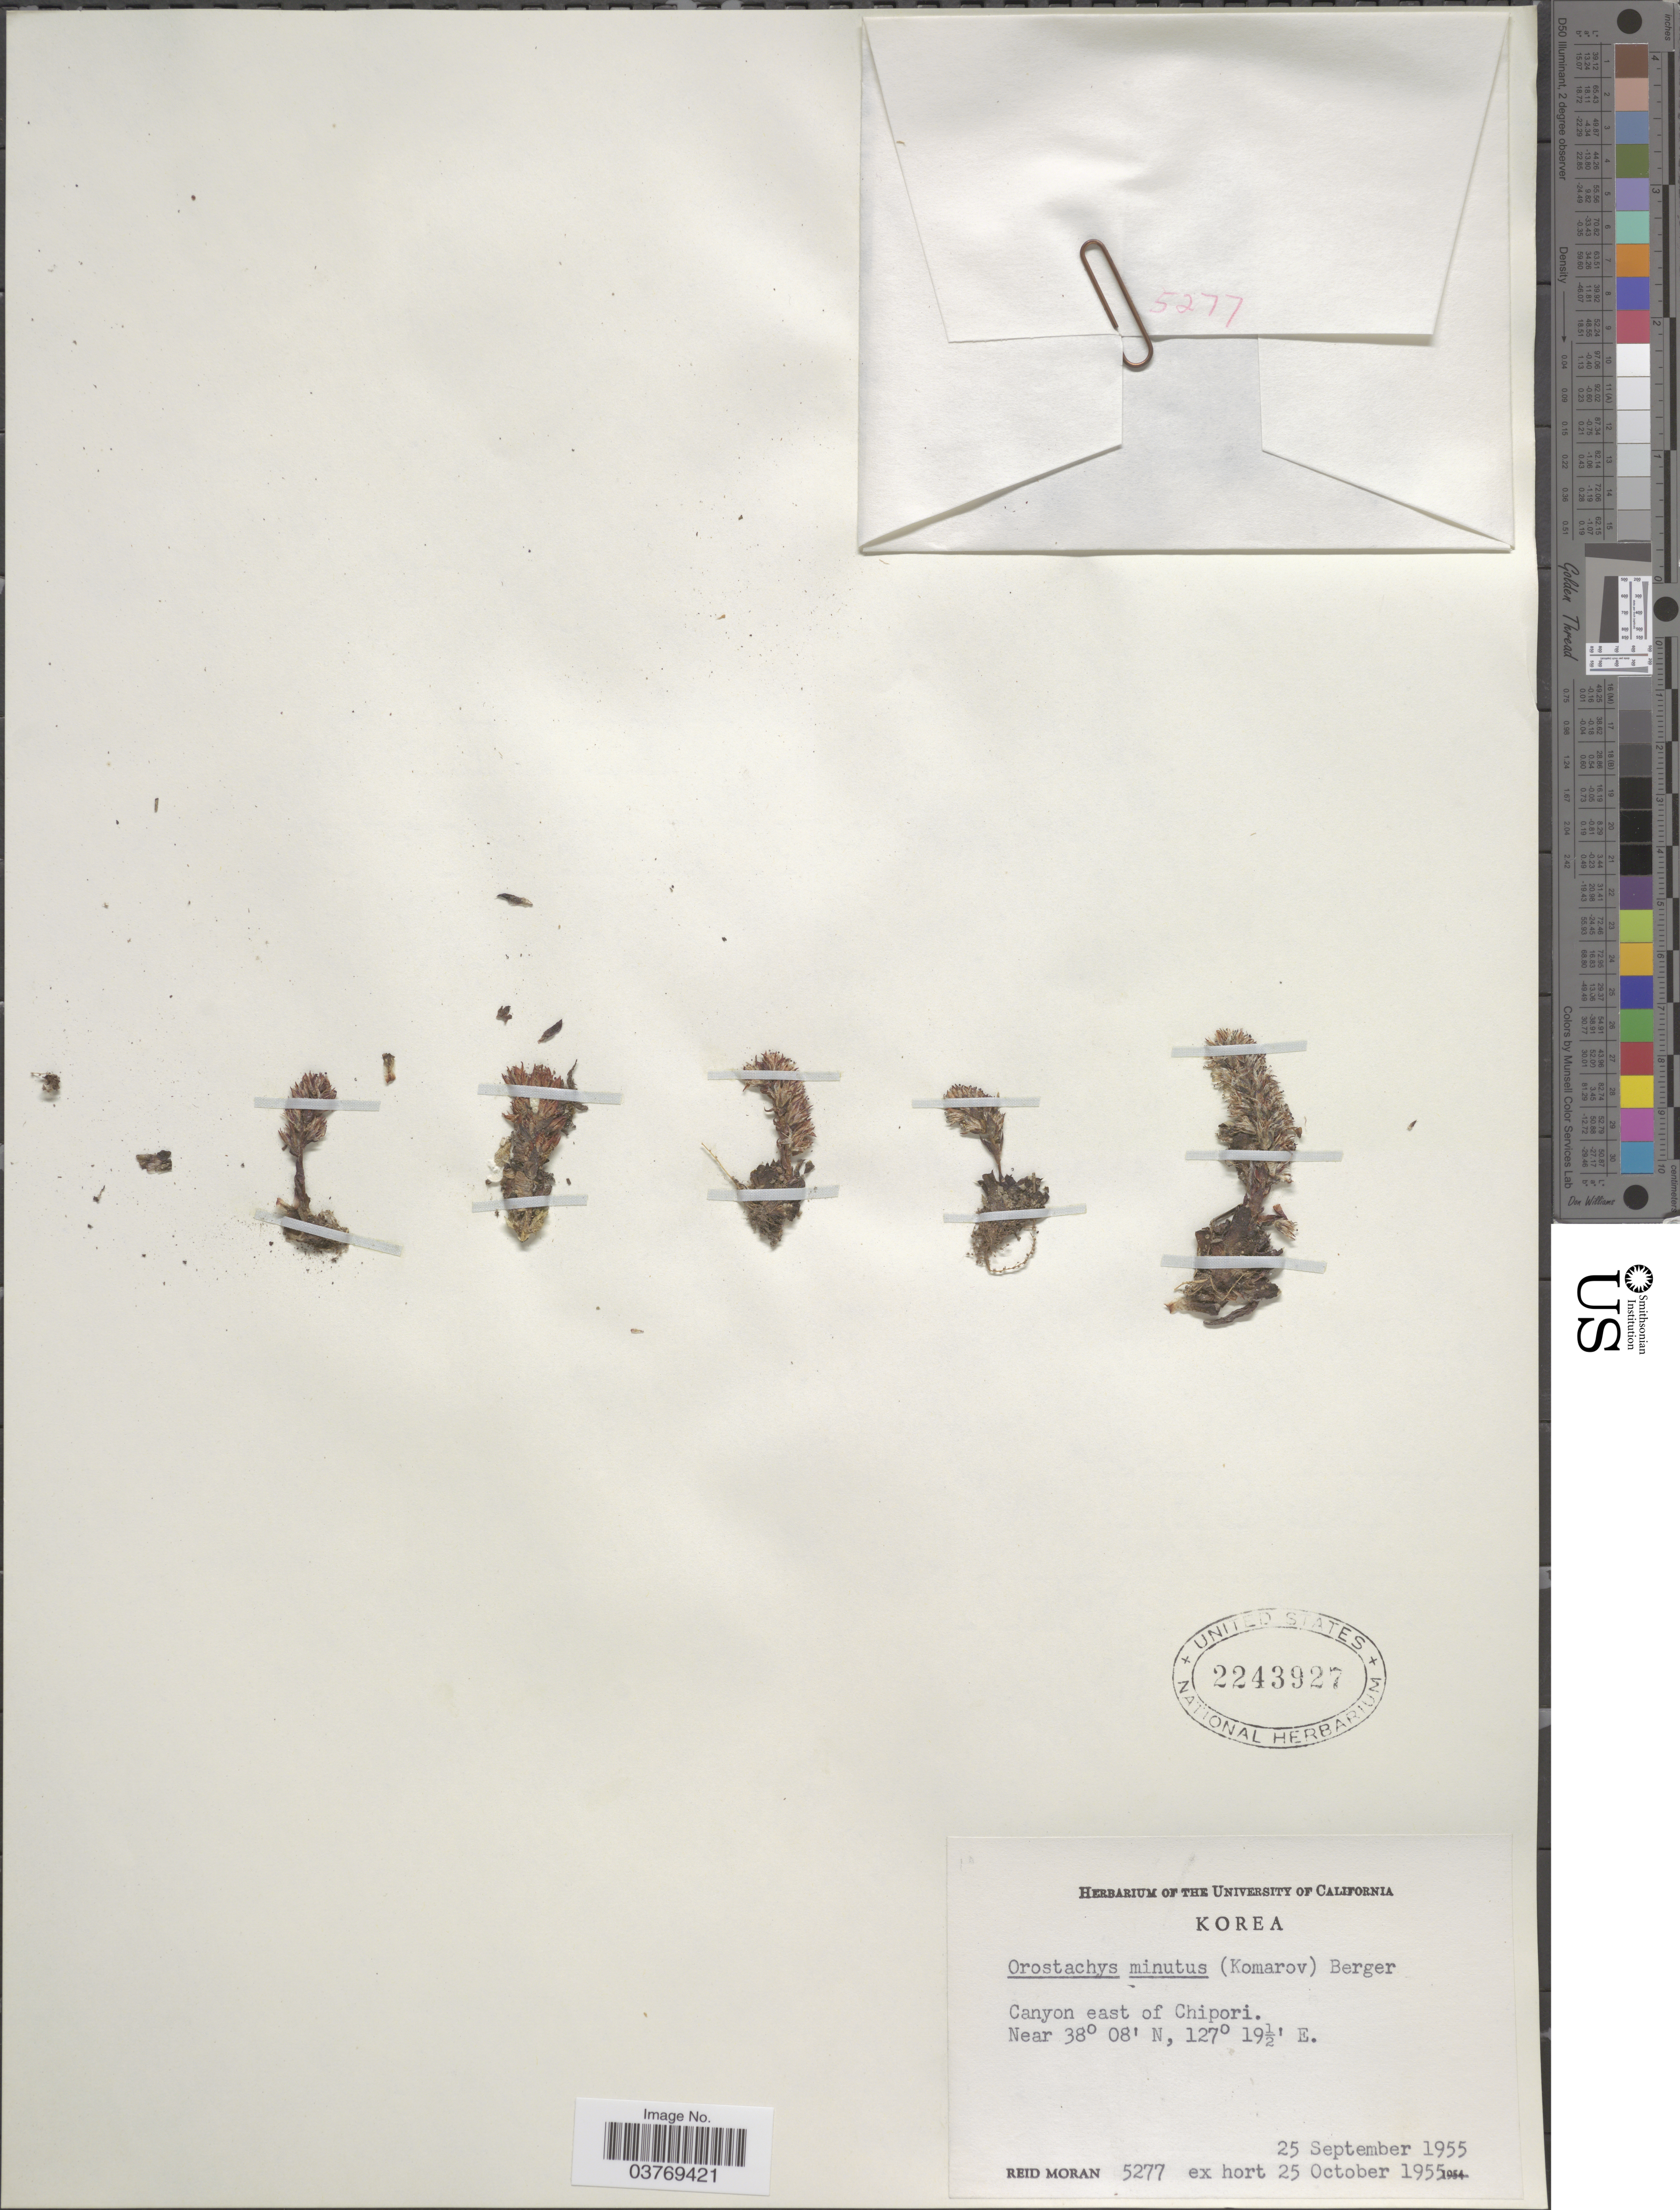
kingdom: Plantae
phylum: Tracheophyta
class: Magnoliopsida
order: Saxifragales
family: Crassulaceae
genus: Orostachys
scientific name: Orostachys minuta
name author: (Kom.) A. Berger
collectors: R. Moran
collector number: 5277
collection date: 1955-09-25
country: South Korea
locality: Canyon east of Chipori.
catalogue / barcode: US 2243927